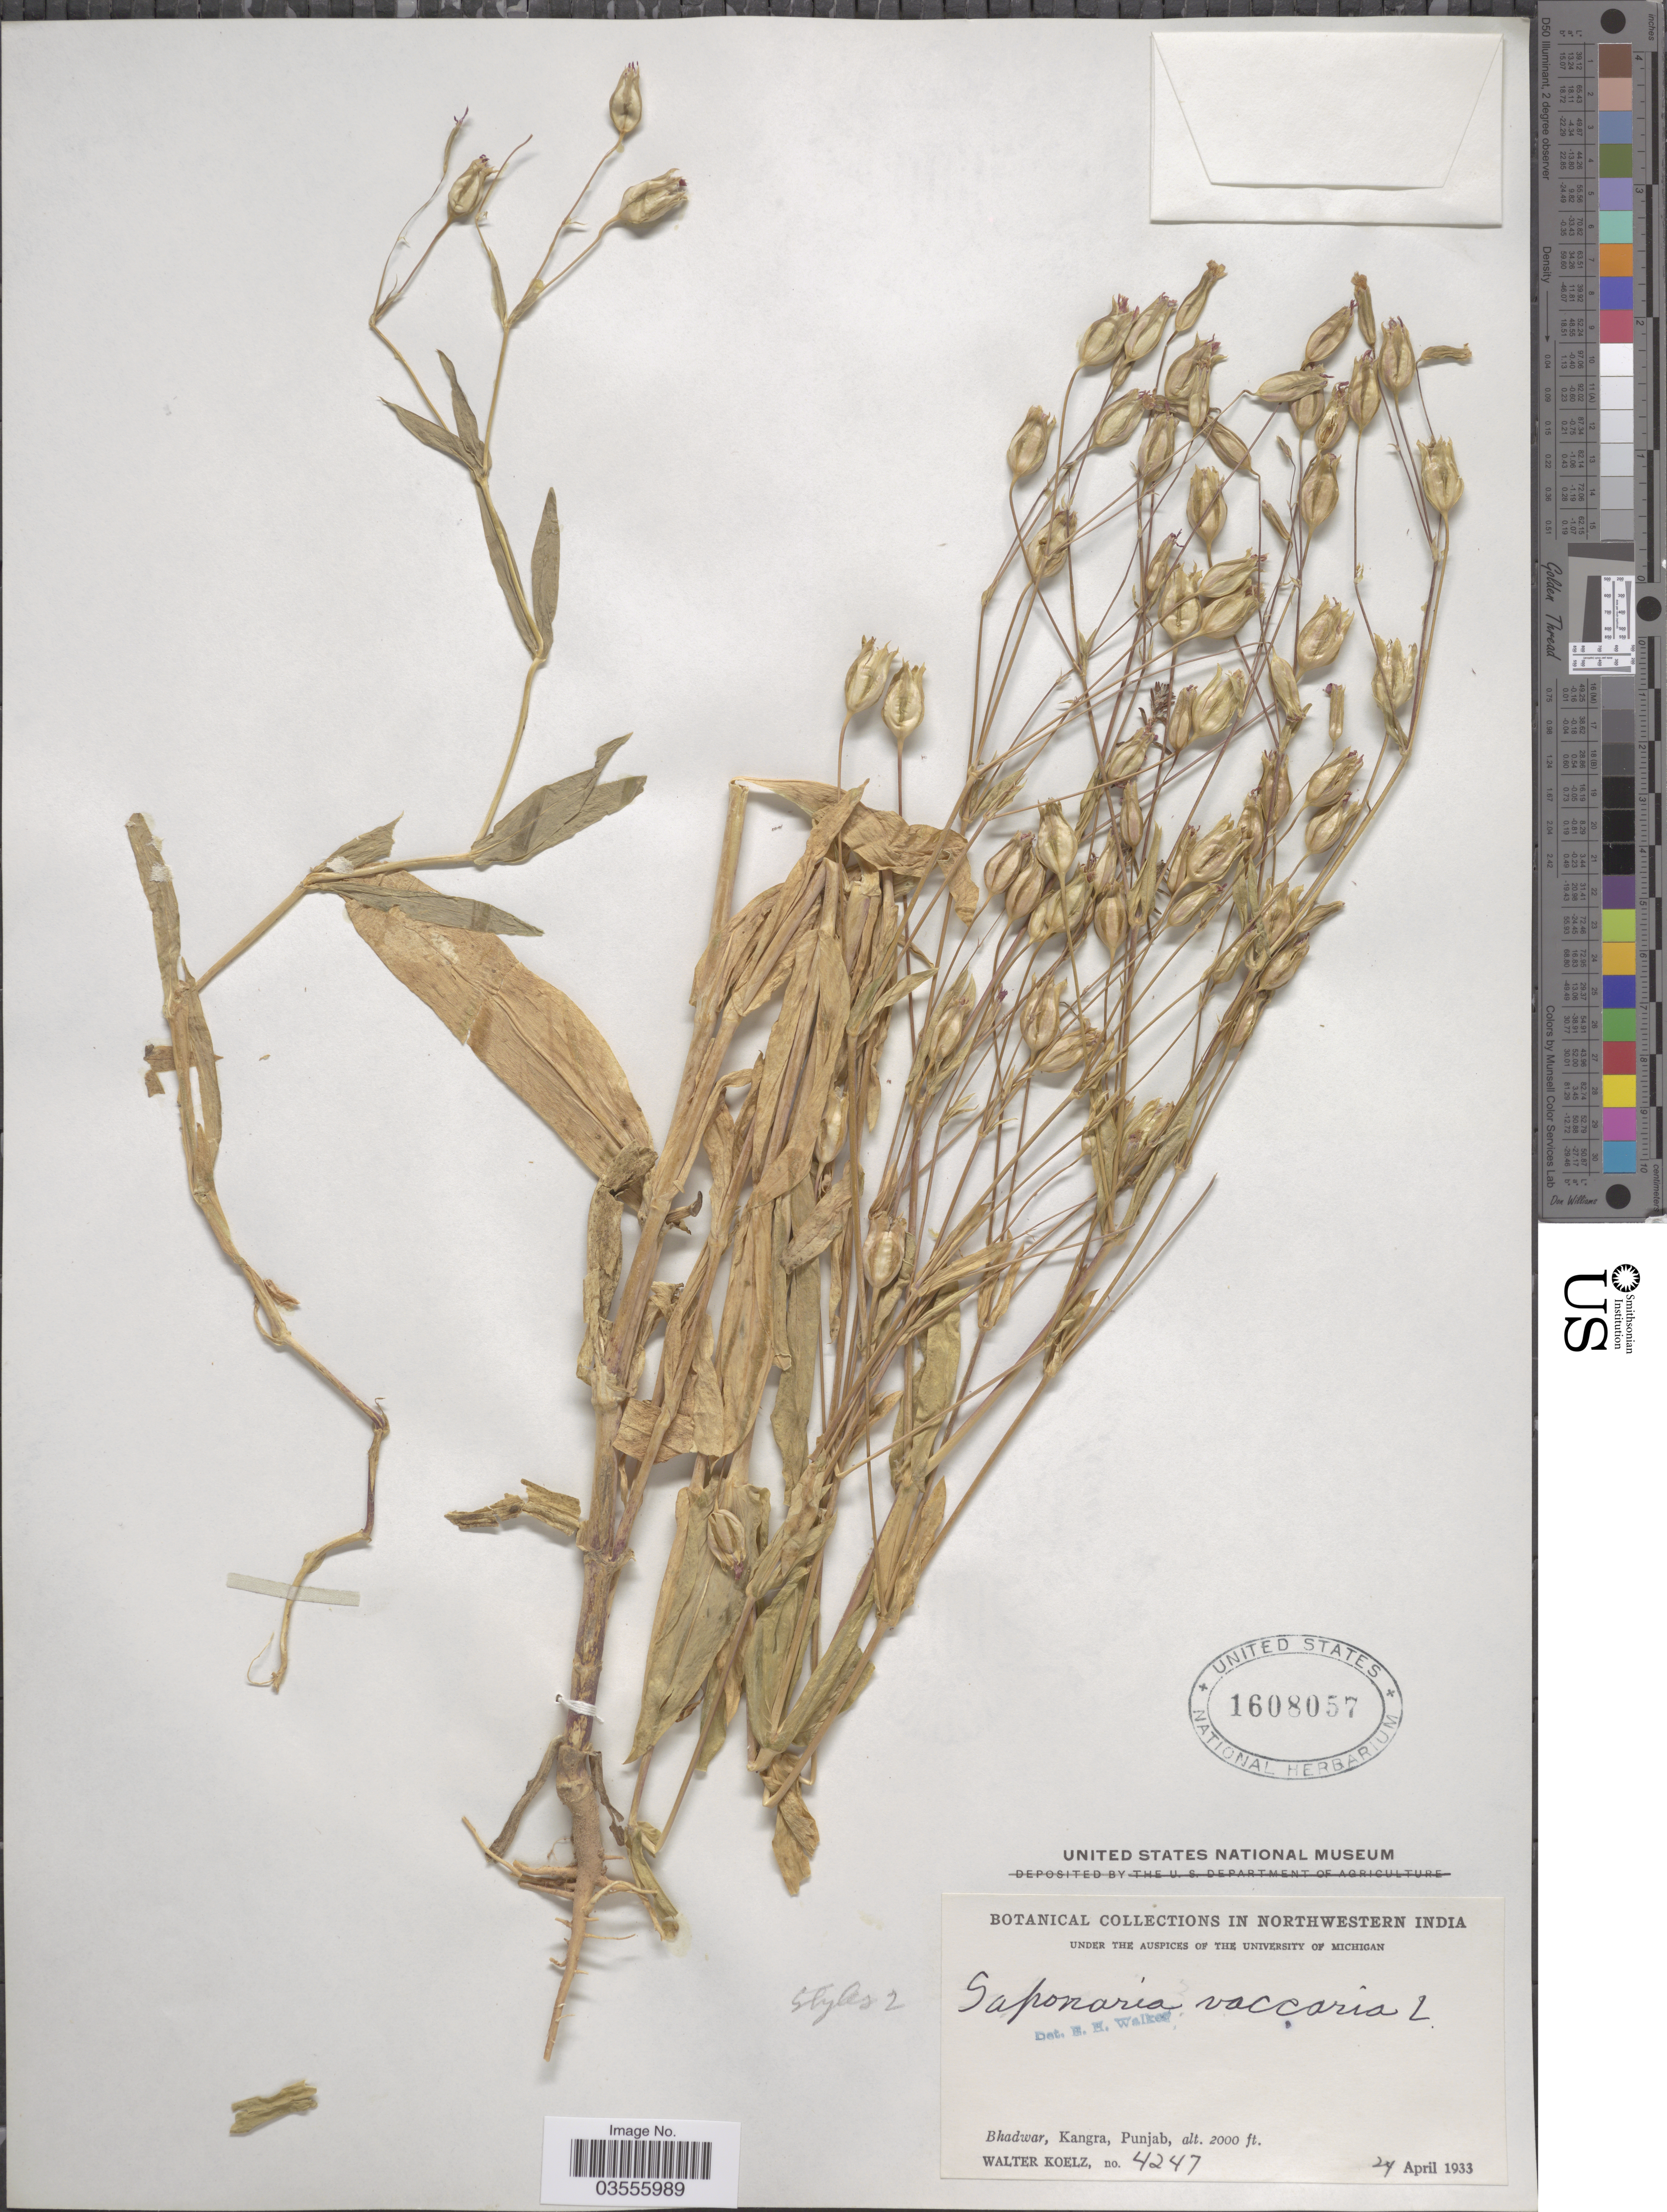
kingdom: Plantae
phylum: Tracheophyta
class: Magnoliopsida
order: Caryophyllales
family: Caryophyllaceae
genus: Vaccaria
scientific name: Vaccaria hispanica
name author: (Mill.) Rauschert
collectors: W. N. Koelz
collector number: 4247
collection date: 1933-04-24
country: India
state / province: Punjab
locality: Northwestern India. Bhadwar, Kangra.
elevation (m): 610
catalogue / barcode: US 1608057